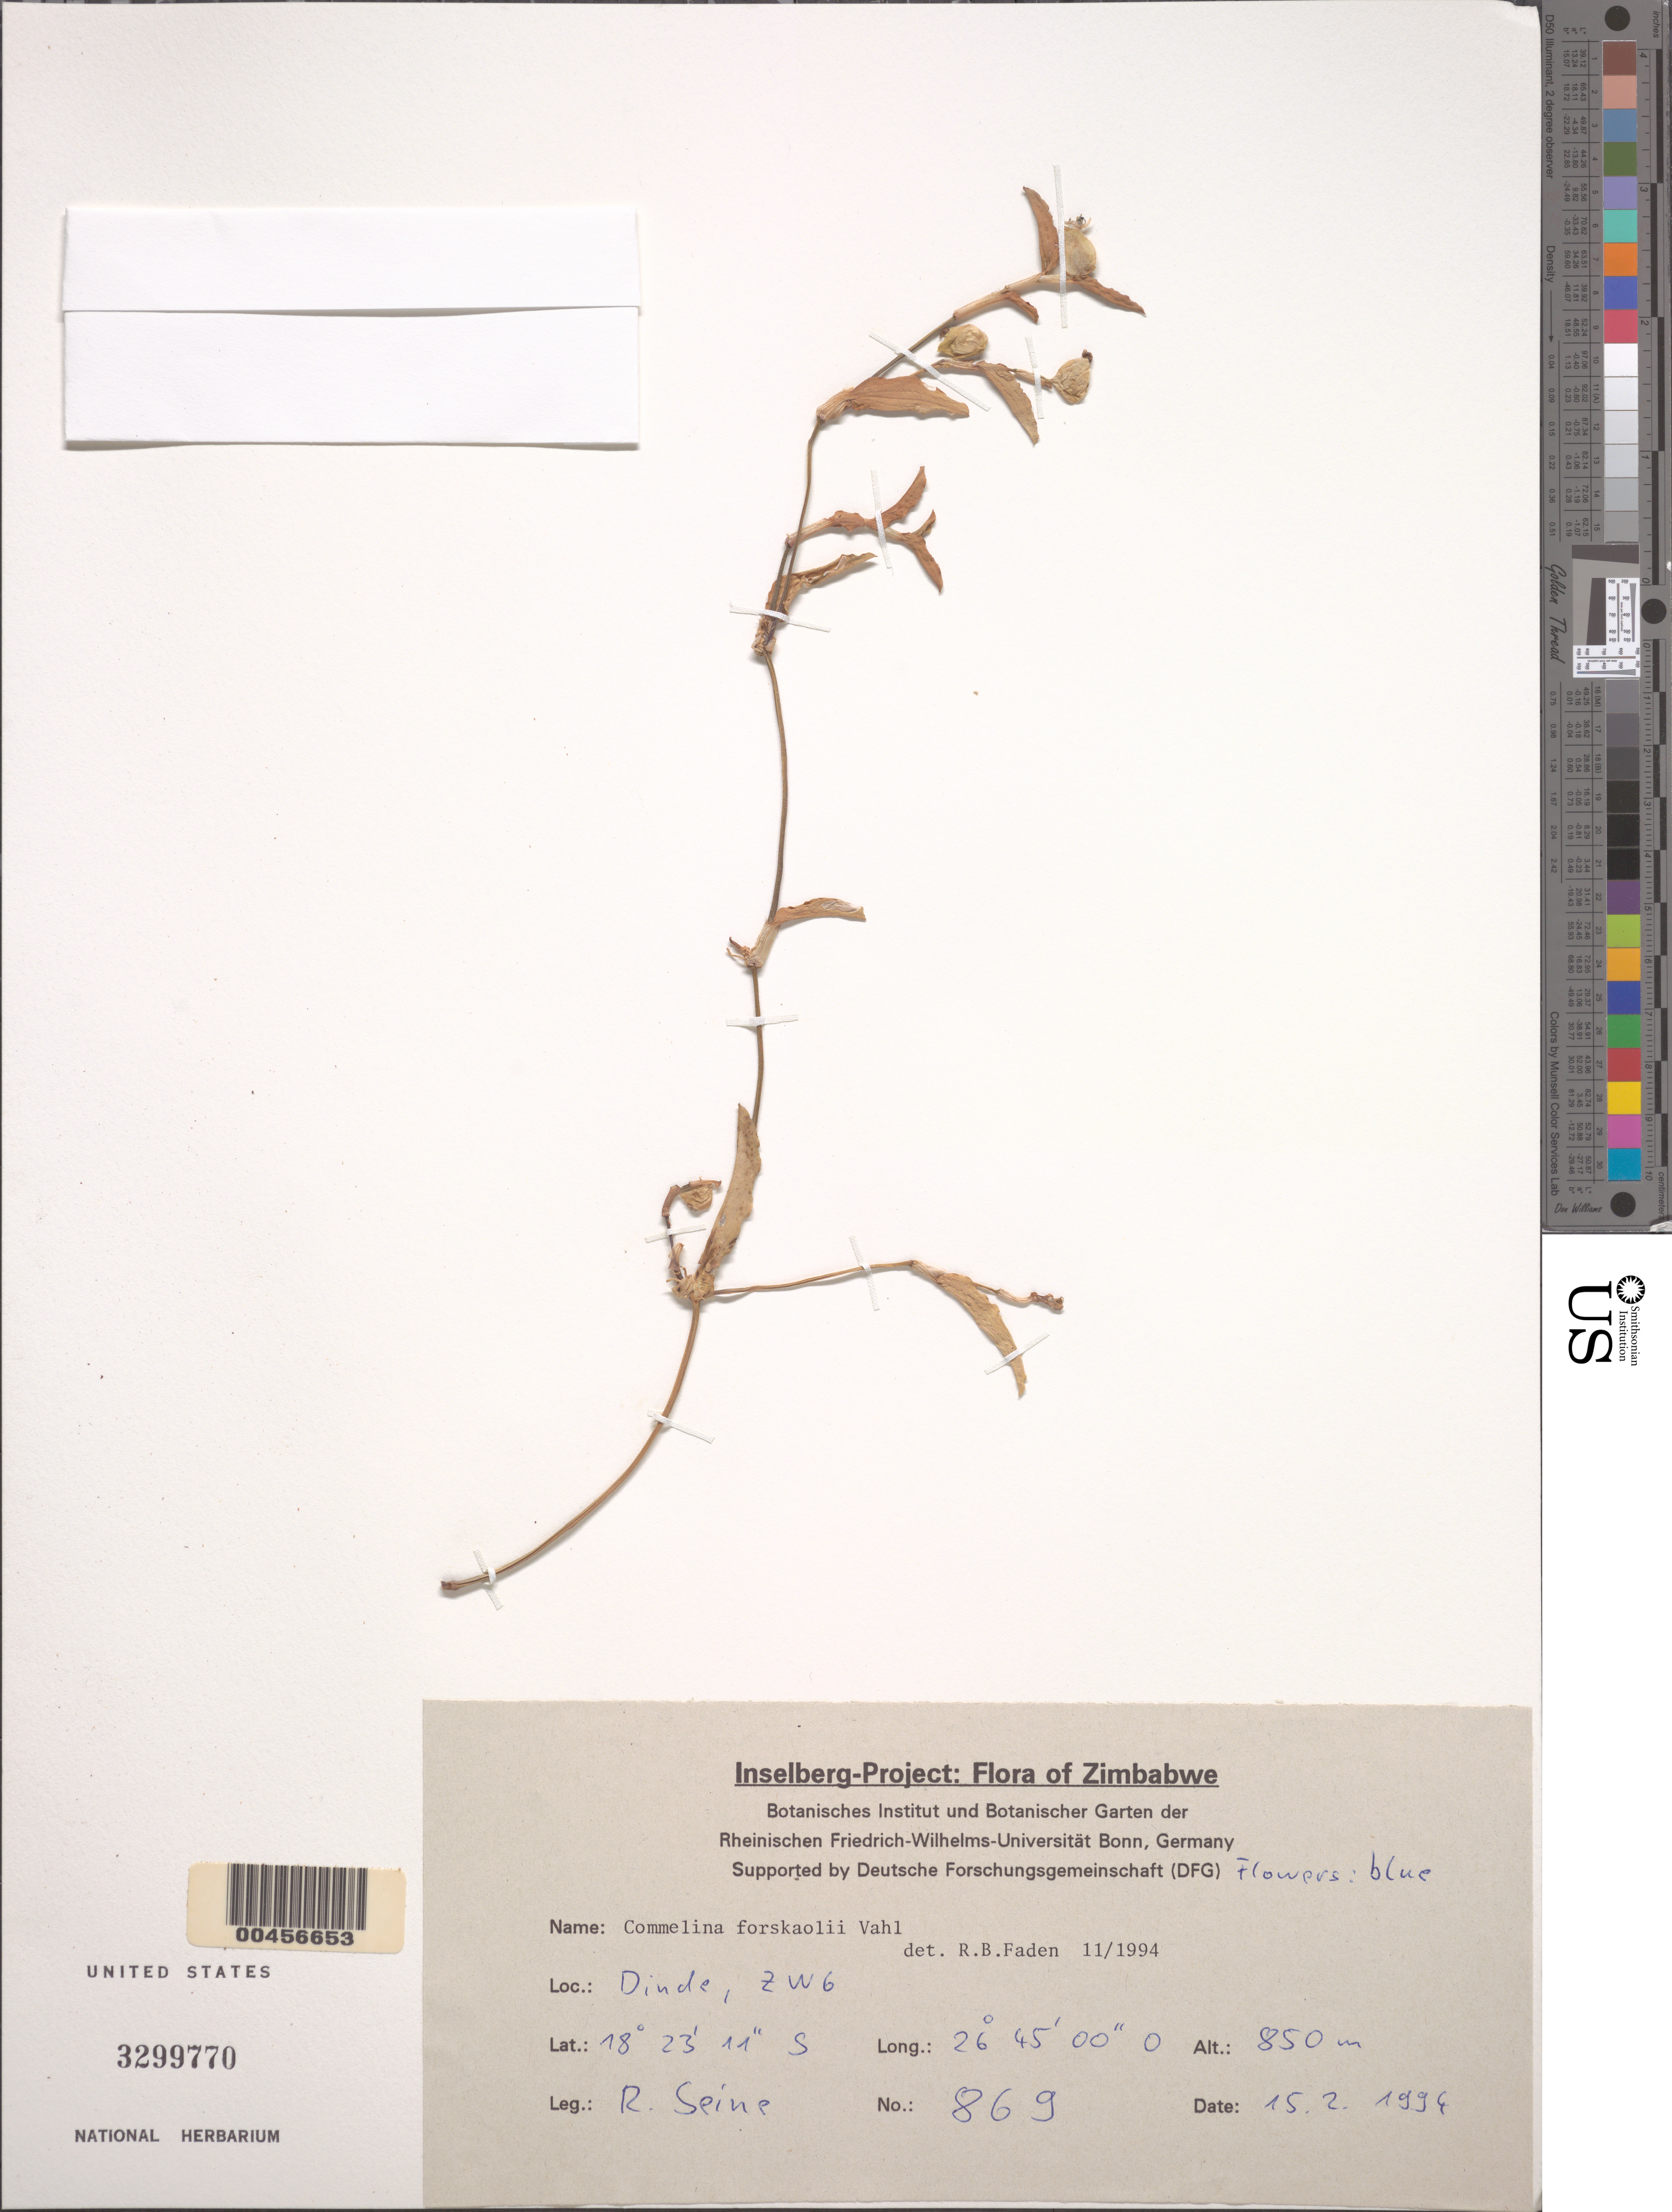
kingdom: Plantae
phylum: Tracheophyta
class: Liliopsida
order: Commelinales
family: Commelinaceae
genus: Commelina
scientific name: Commelina forskaolii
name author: Vahl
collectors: R. Seine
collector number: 869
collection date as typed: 15 Feb 1994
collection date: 1994-02-15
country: Zimbabwe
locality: Dinde, zw6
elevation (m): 850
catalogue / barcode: US 3299770